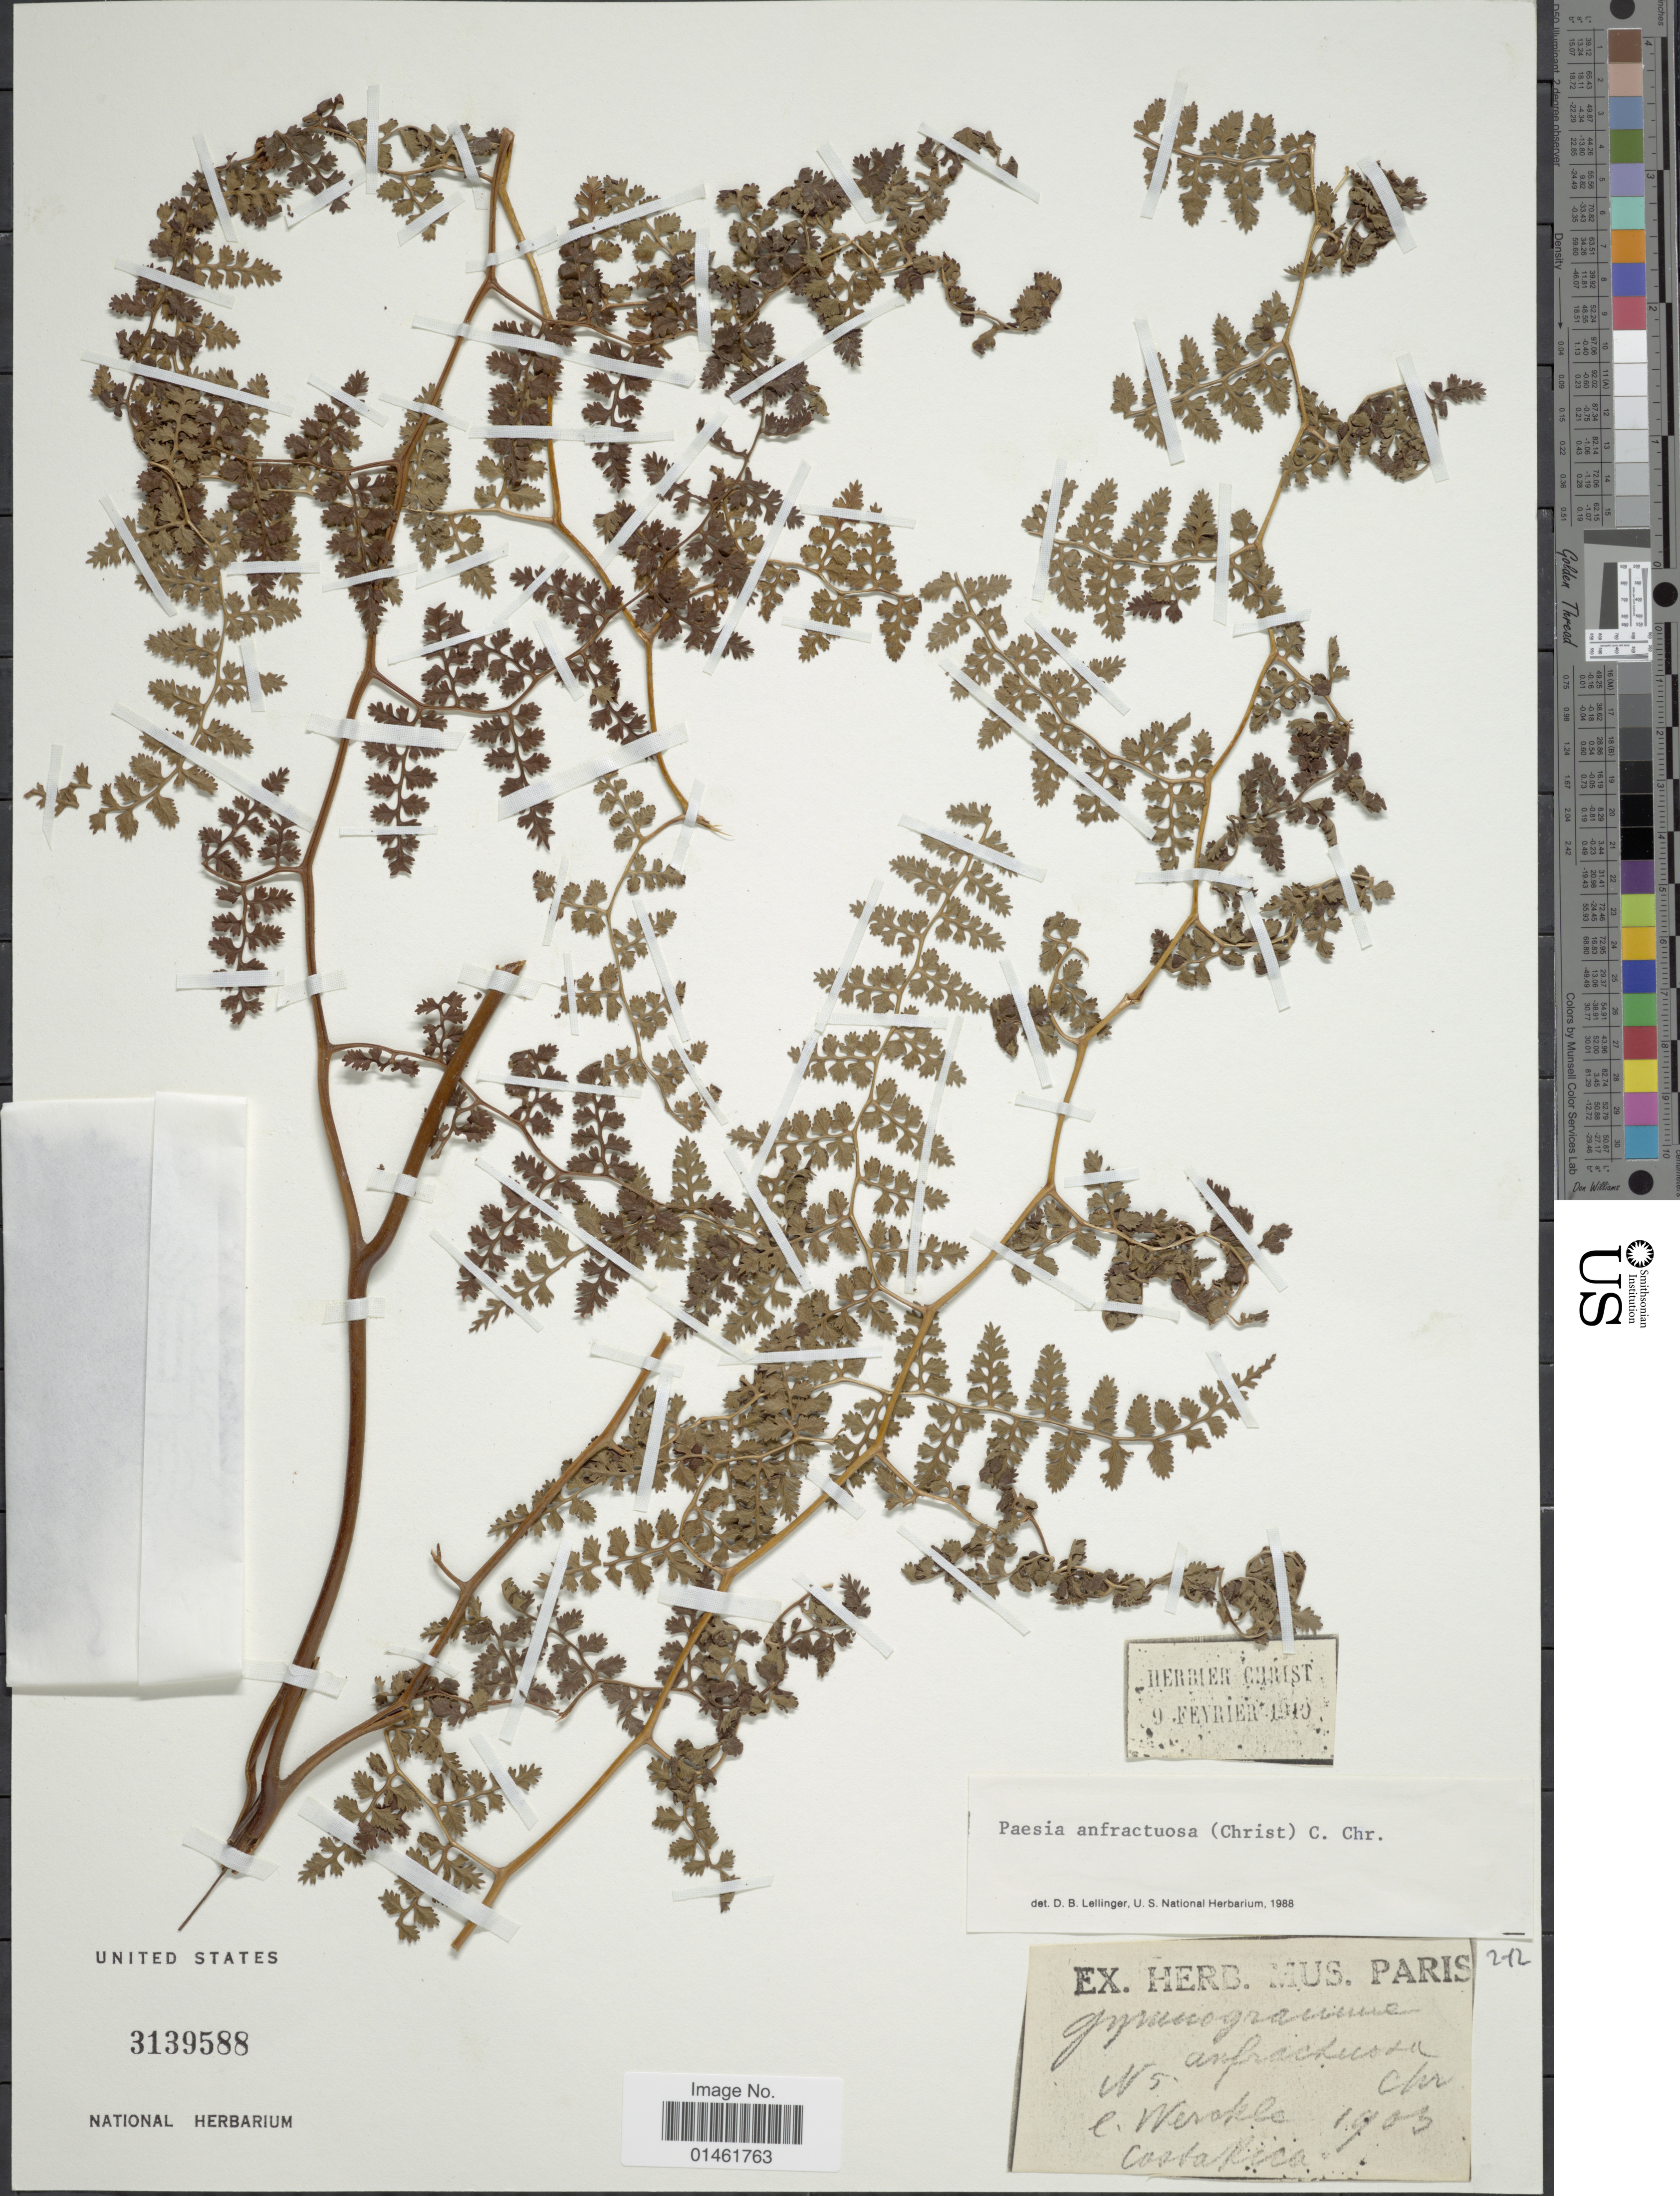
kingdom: Plantae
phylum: Tracheophyta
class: Polypodiopsida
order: Polypodiales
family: Dennstaedtiaceae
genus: Paesia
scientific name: Paesia anfractuosa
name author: (Christ) C. Chr.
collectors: C. Wercklé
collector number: N5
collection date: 1903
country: Costa Rica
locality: Costa Rica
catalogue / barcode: US 3139588